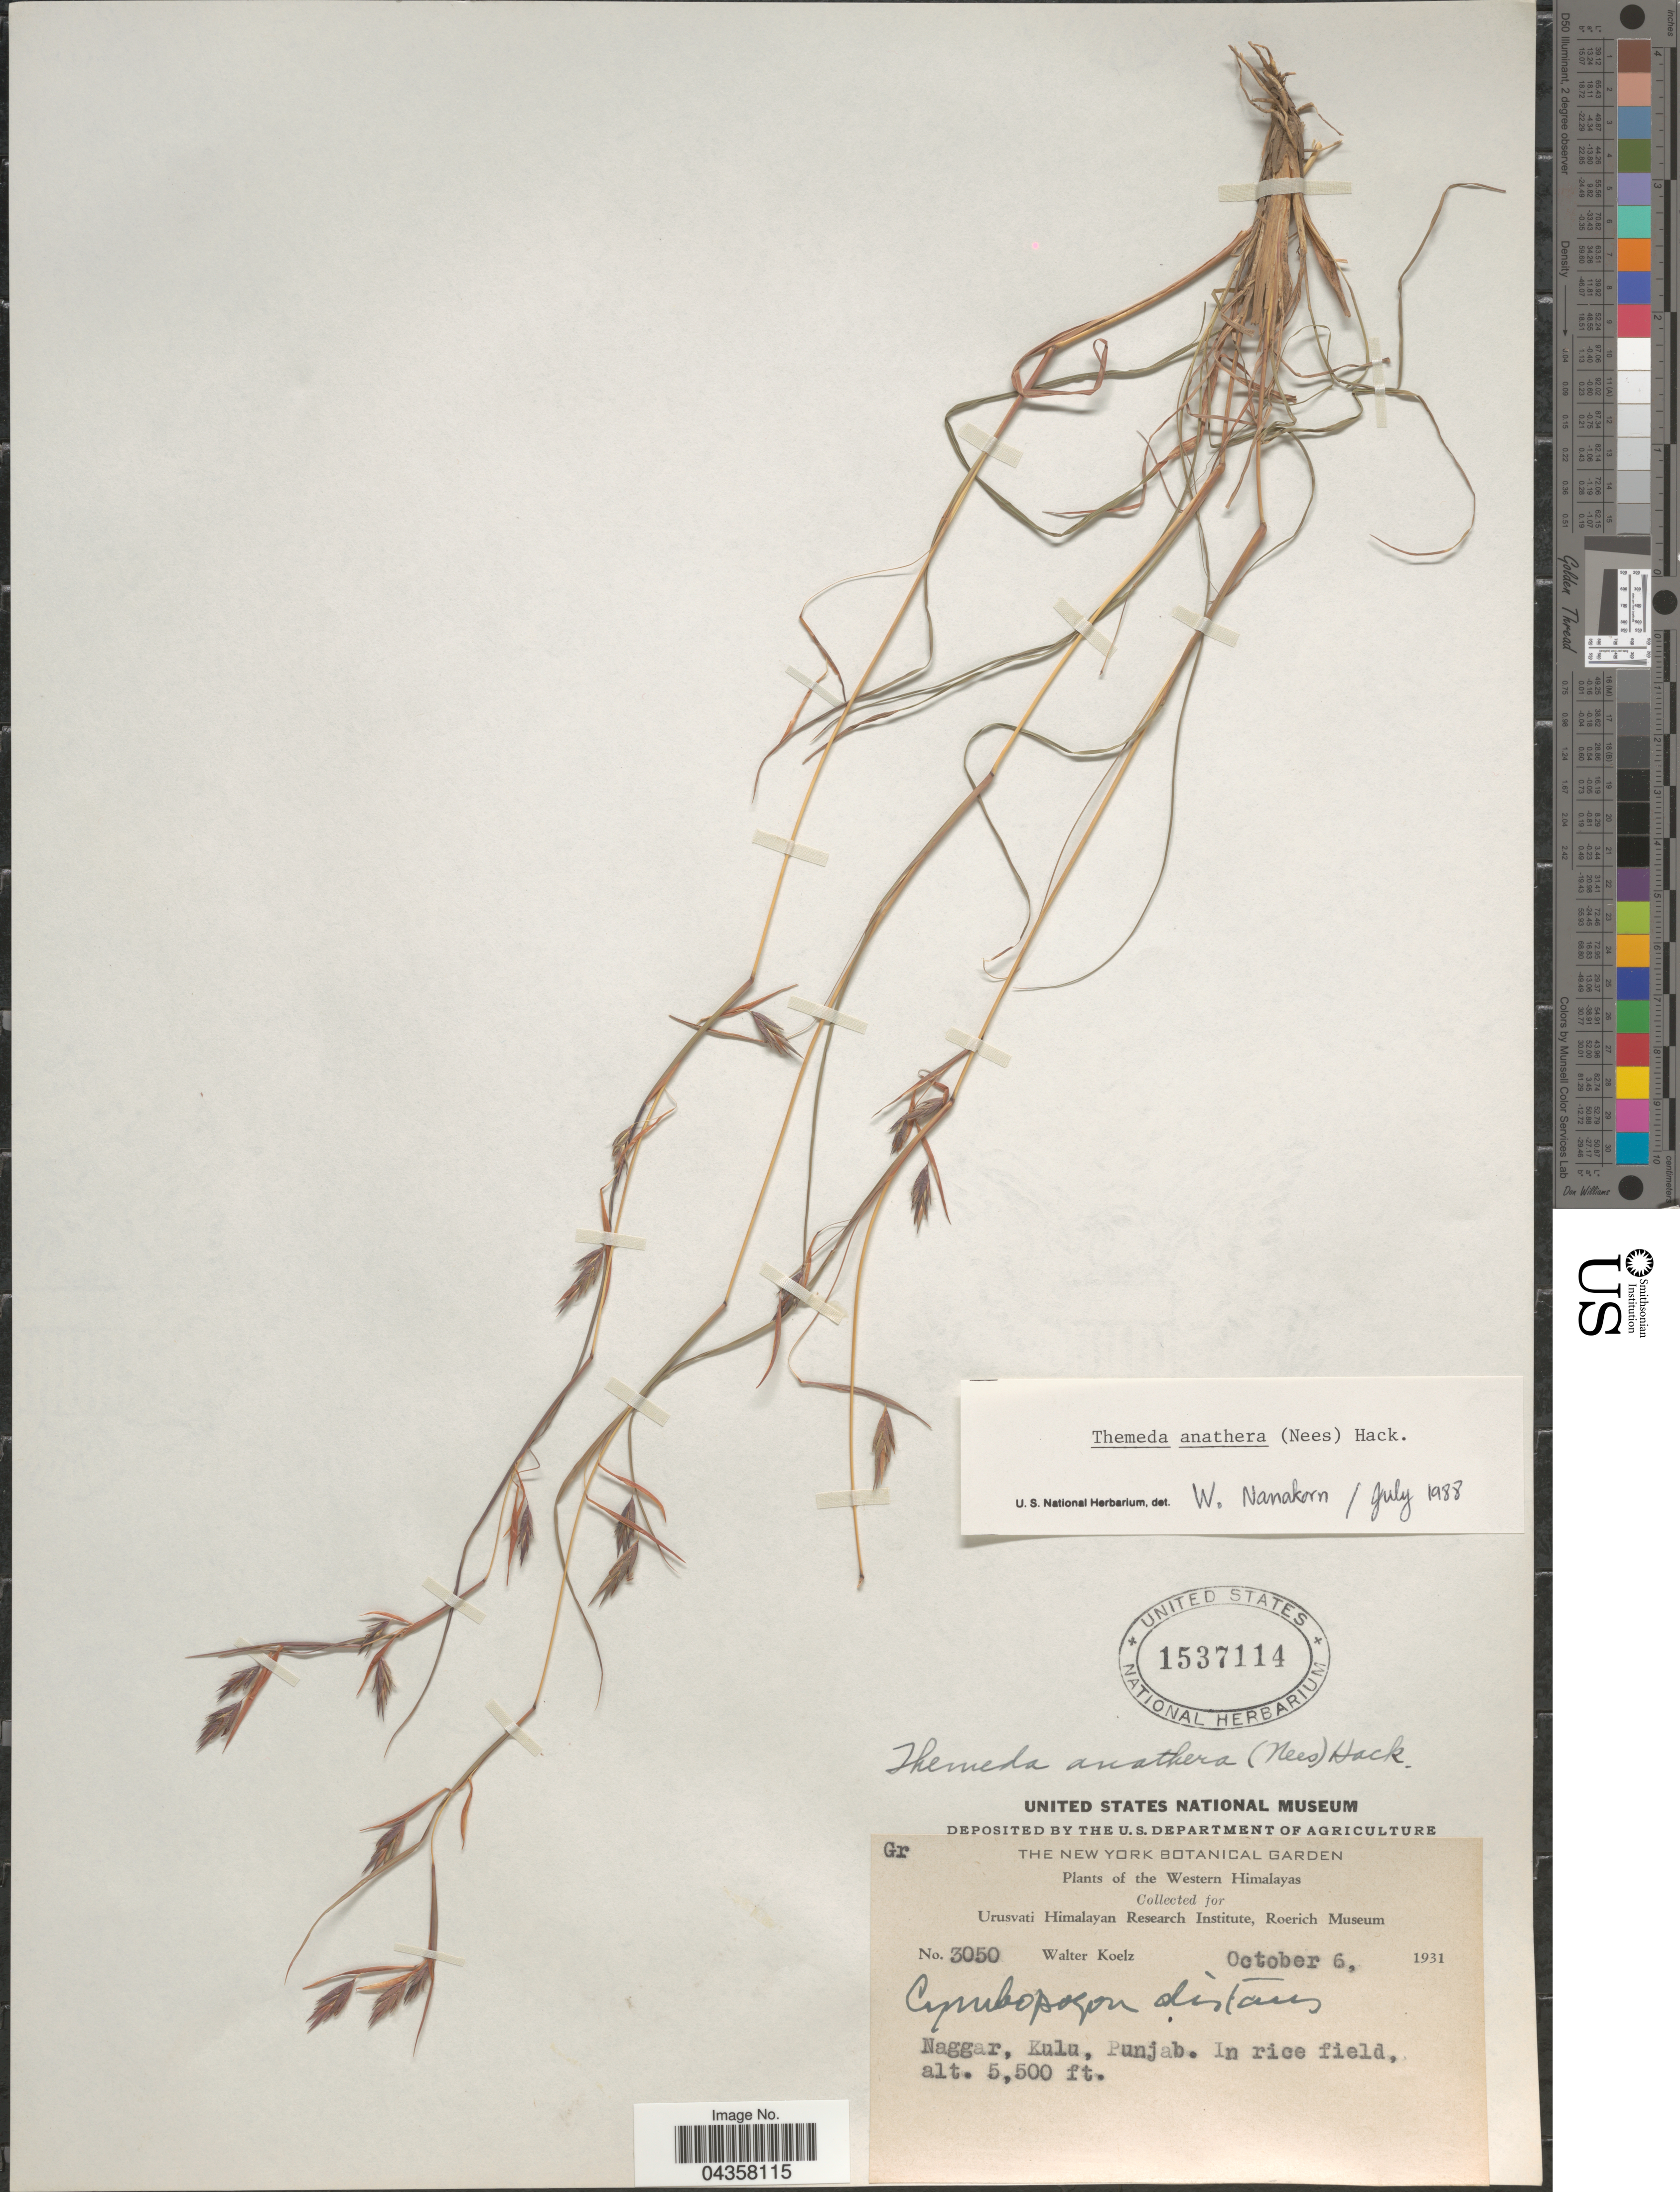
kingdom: Plantae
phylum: Tracheophyta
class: Liliopsida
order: Poales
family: Poaceae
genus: Themeda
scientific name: Themeda anathera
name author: (Nees) Hack.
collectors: W. N. Koelz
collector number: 3050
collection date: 1931-10-06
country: India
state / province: Himachal Pradesh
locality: The Western Himalayas. Naggar, Kulu.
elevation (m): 1676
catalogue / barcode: US 1537114